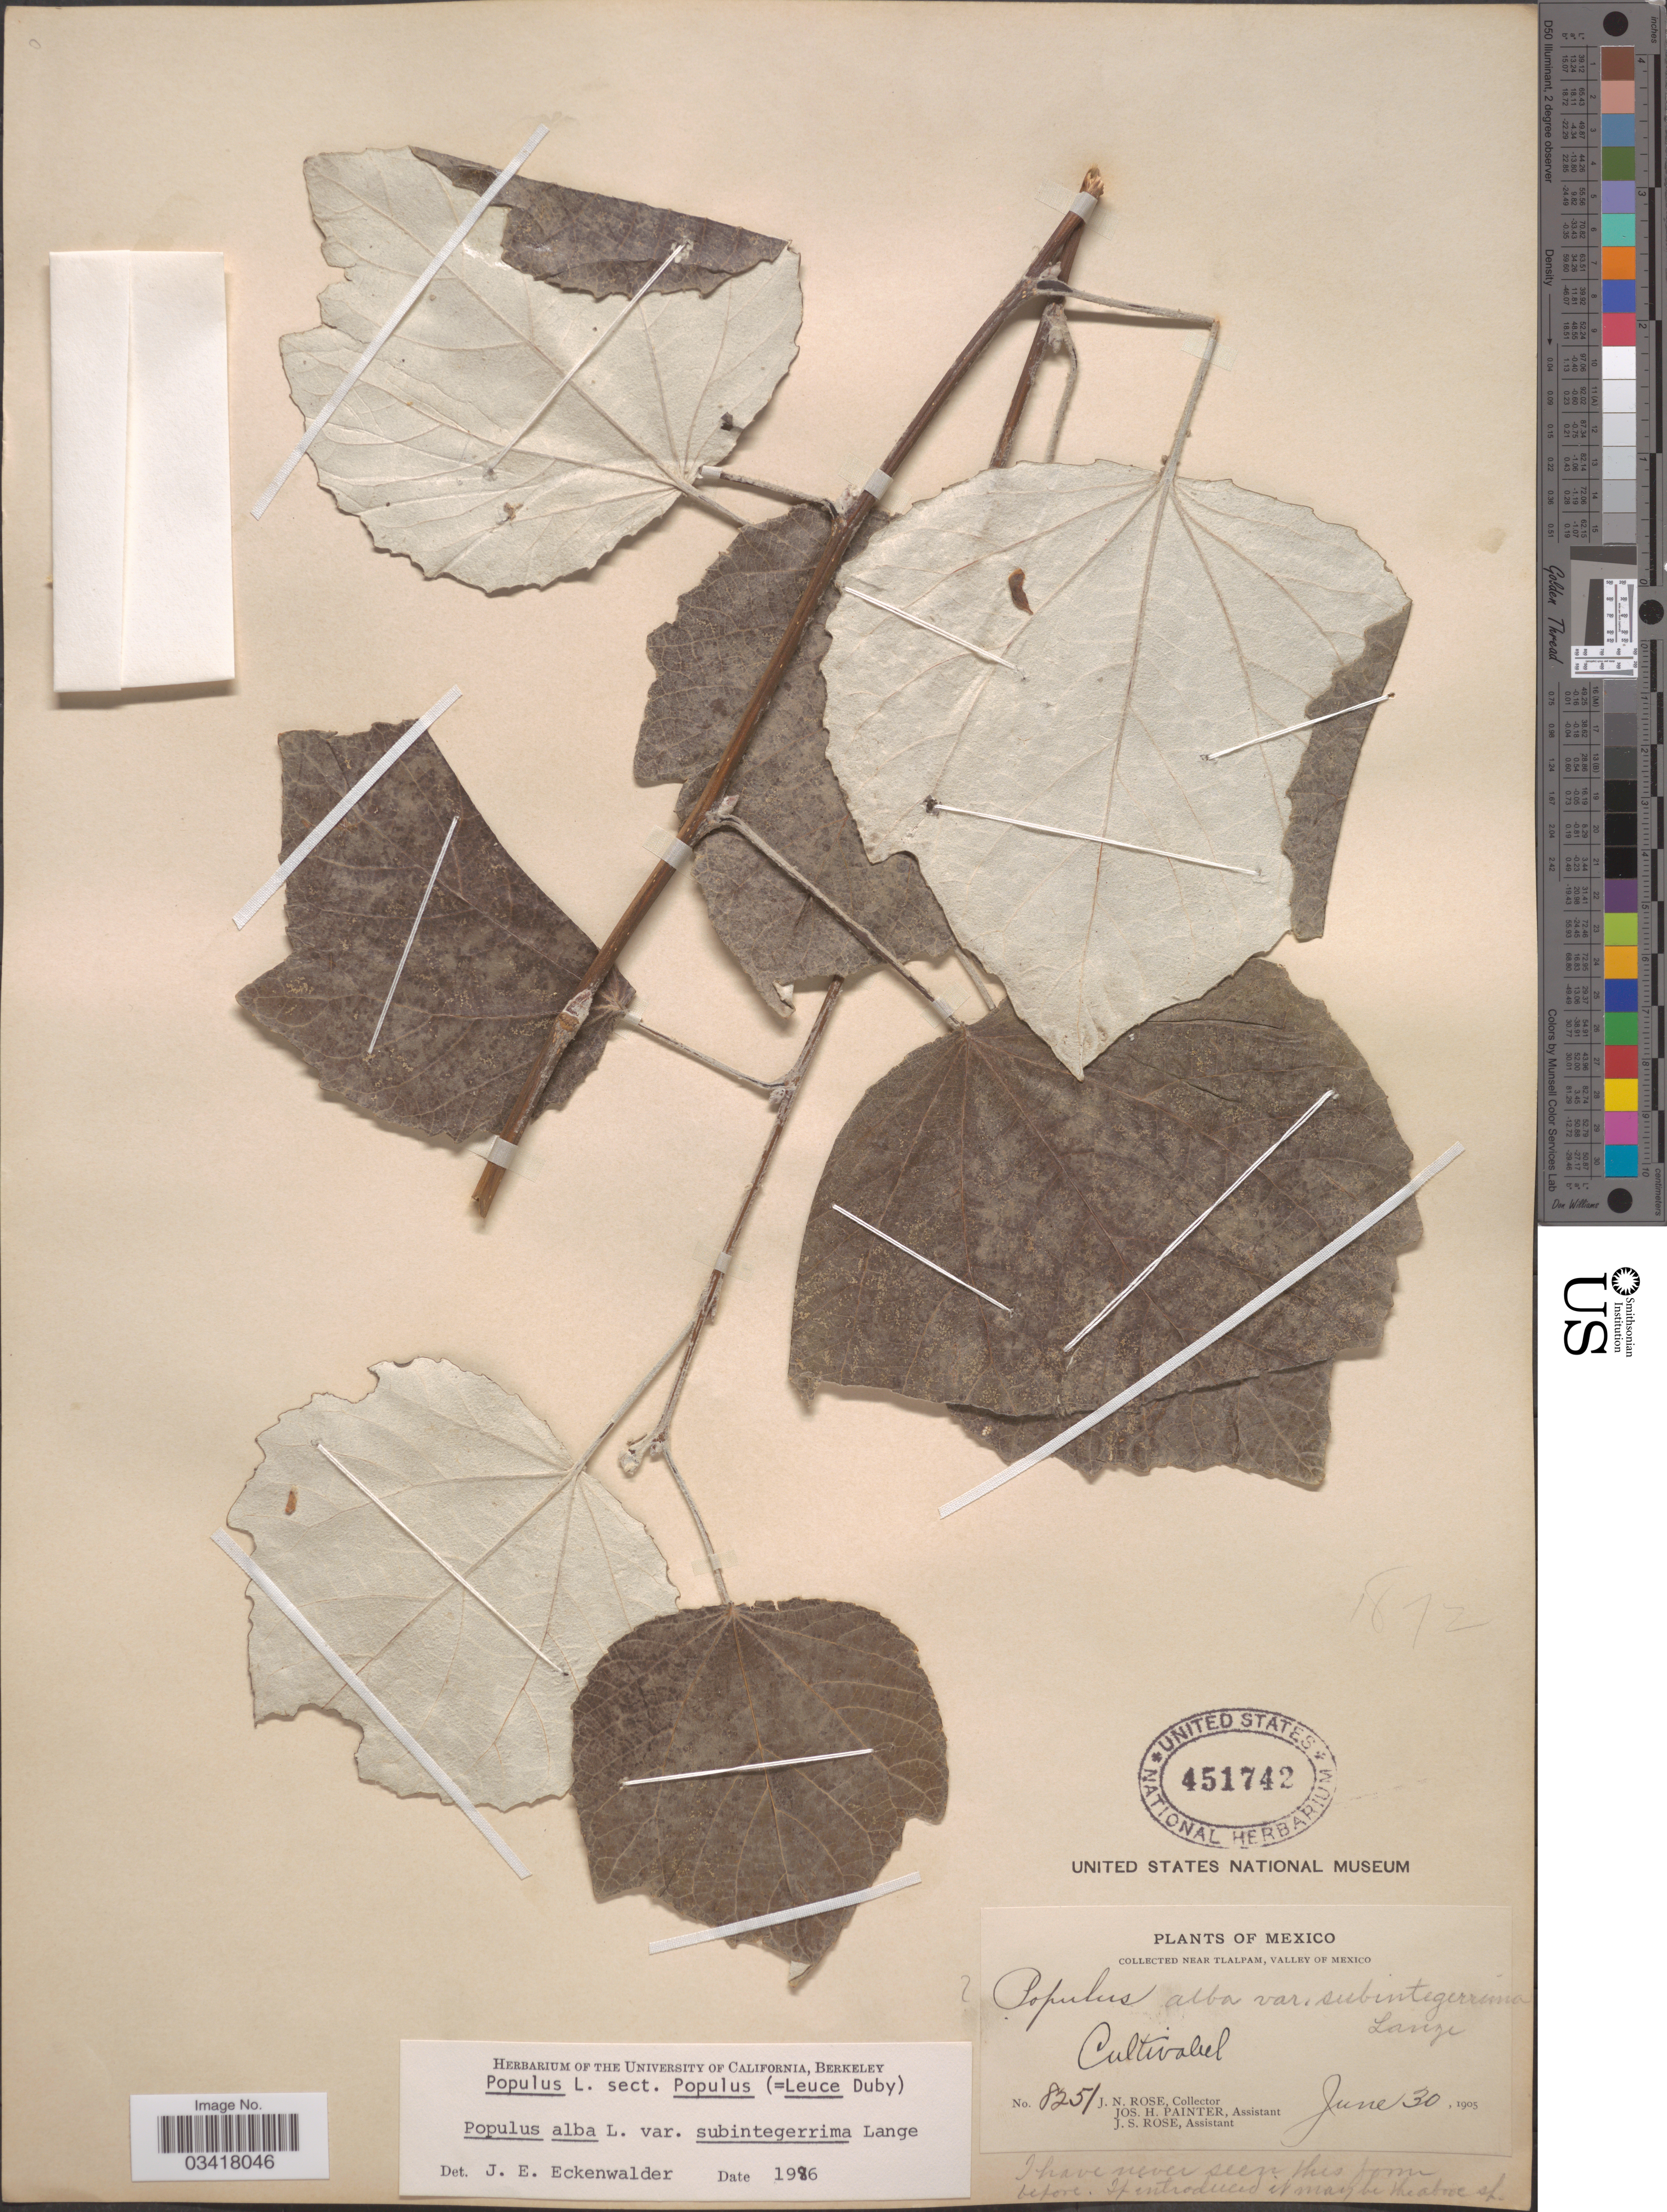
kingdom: Plantae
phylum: Tracheophyta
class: Magnoliopsida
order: Malpighiales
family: Salicaceae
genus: Populus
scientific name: Populus alba var. subintegerreima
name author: Lange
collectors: J. N. Rose, J. H. Painter & J. S. Rose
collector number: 8251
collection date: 1905-06-30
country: Mexico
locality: Near Tlalpam, valley of Mexico.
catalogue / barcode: US 451742